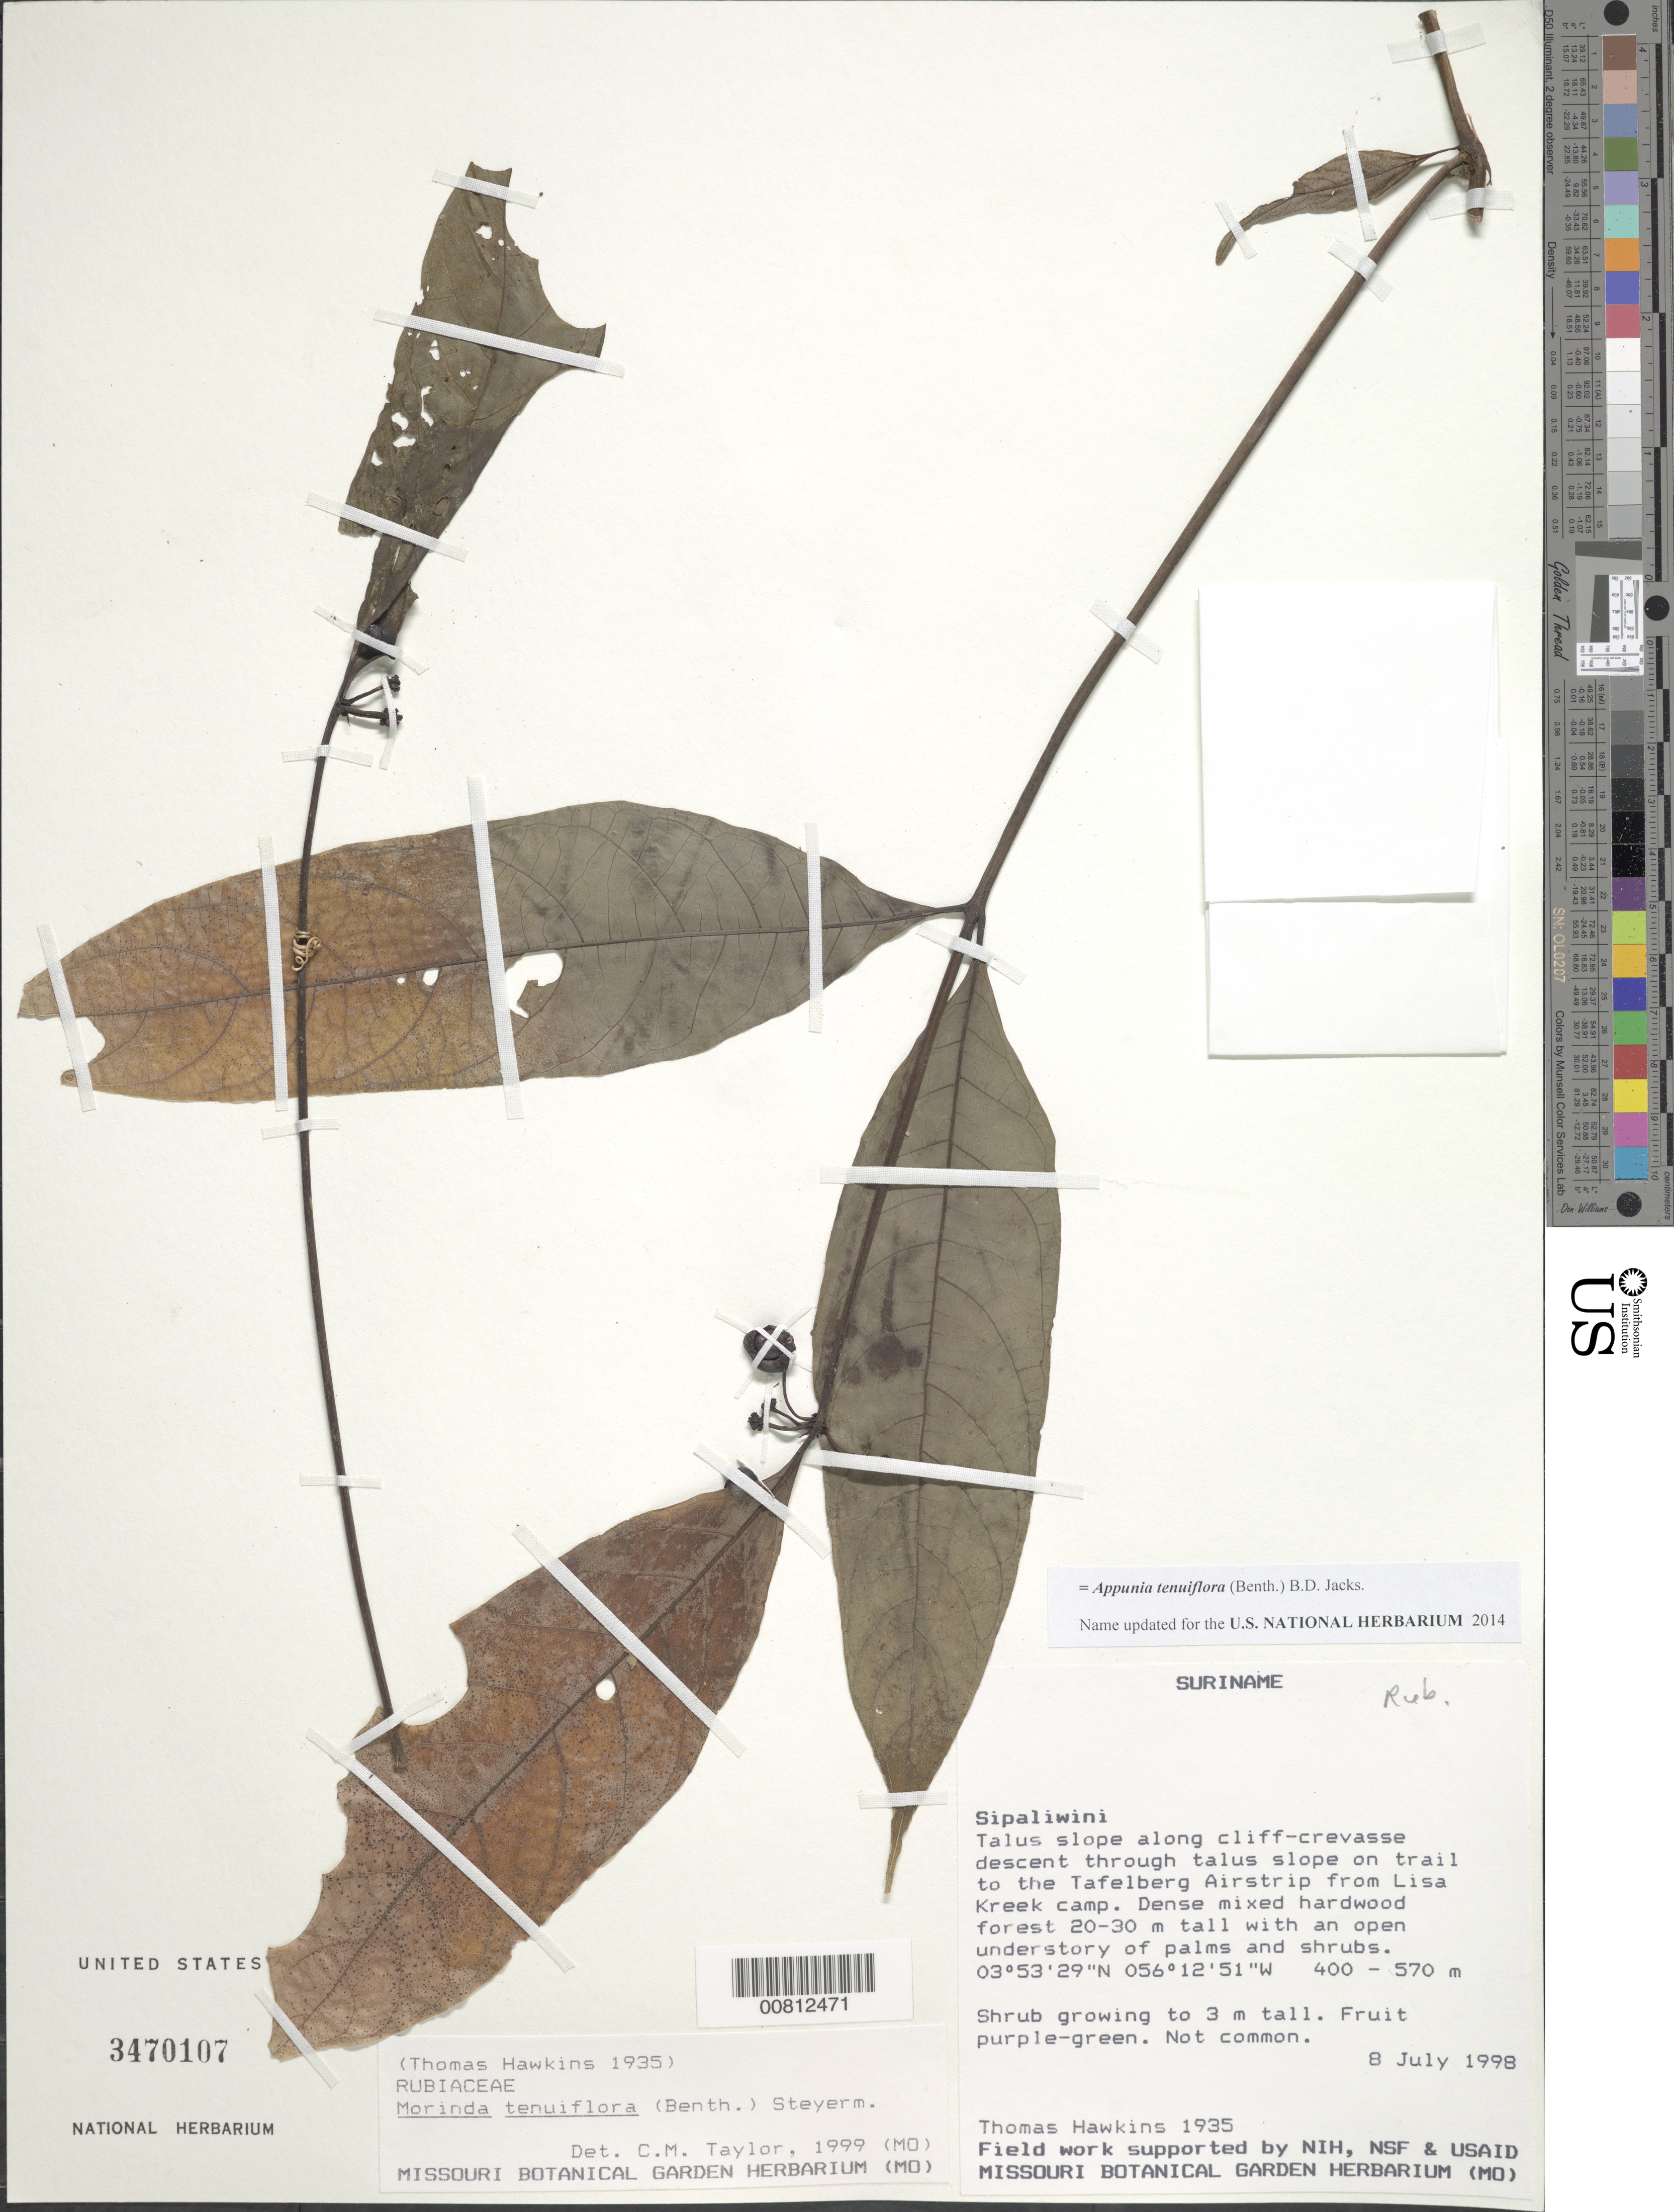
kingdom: Plantae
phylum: Tracheophyta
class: Magnoliopsida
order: Gentianales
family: Rubiaceae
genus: Appunia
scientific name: Appunia tenuiflora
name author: (Benth.) Hook. f. ex B.D. Jacks.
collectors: T. Hawkins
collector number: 1935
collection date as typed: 8-Jul-98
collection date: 1998-07-08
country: Suriname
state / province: Sipaliwini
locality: Tafelberg (Table Mountain), airstrip trail from Lisa Creek camp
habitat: Talus slope along cliff-crevasse descent through talus slope on trail. Dense mixed hardwood forest 20-30 m tall w/ open understory of palms and shrubs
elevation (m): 400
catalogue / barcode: US 3470107